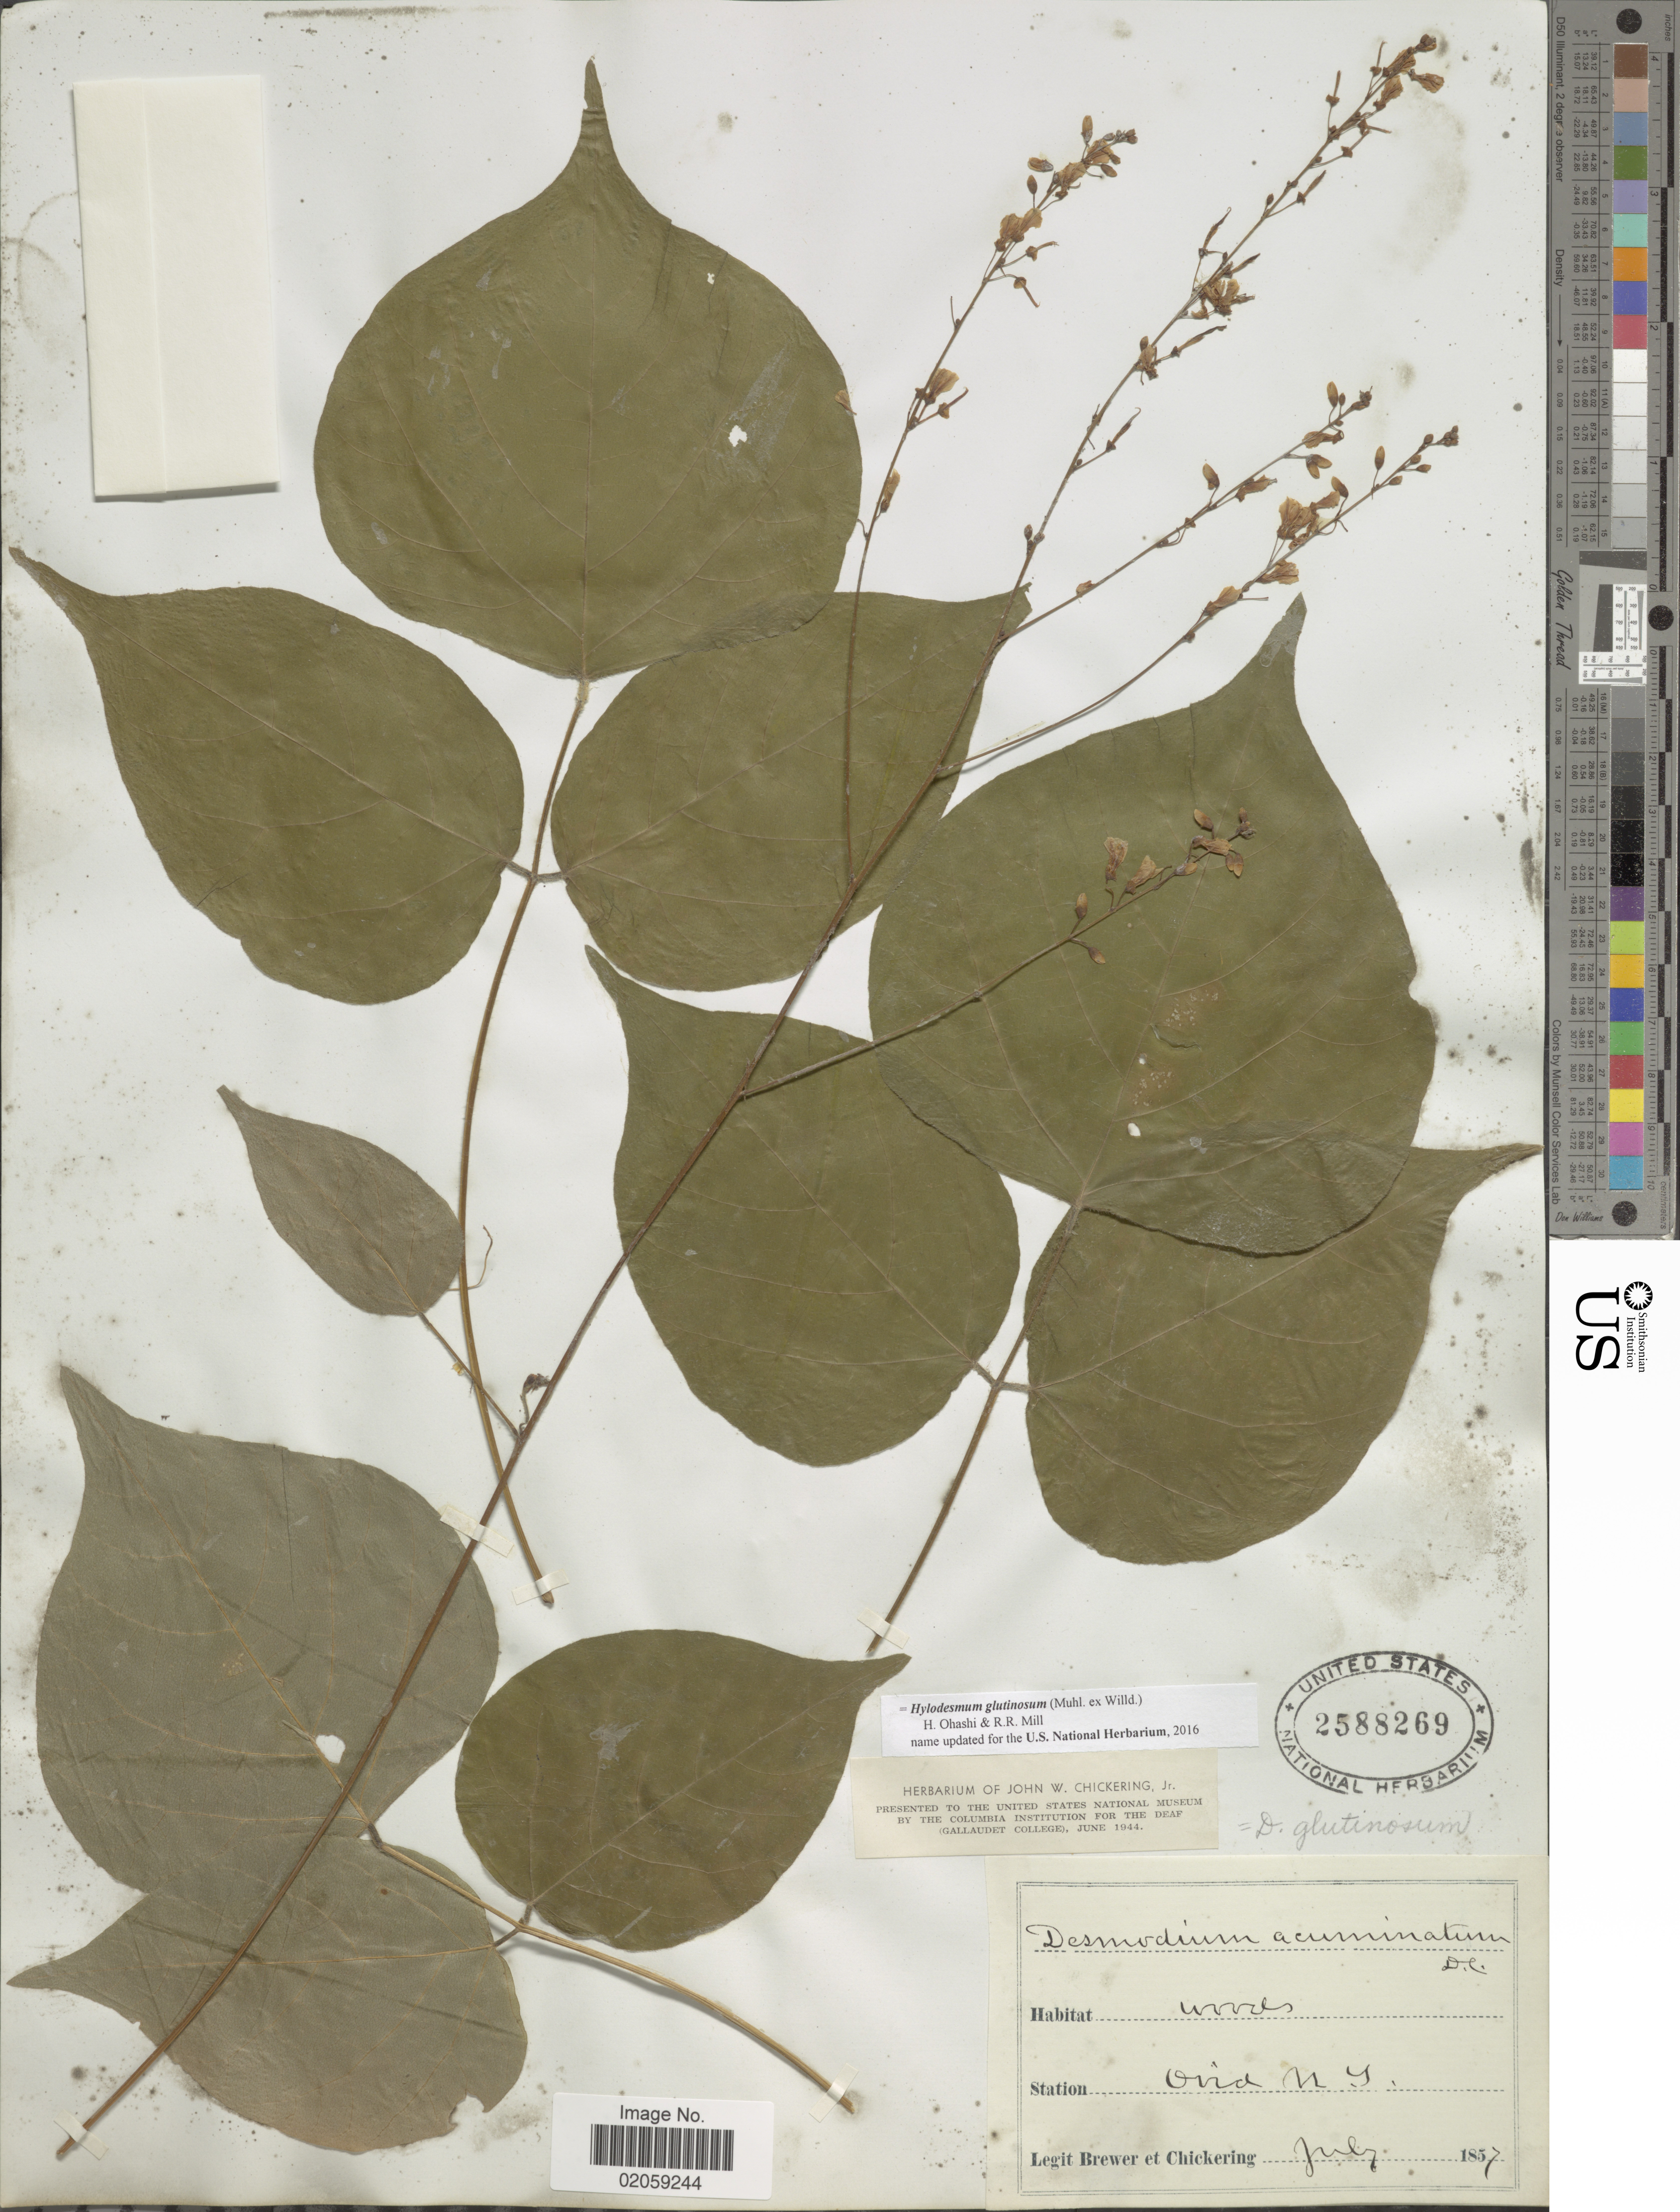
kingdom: Plantae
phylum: Tracheophyta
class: Magnoliopsida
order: Fabales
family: Fabaceae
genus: Hylodesmum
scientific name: Hylodesmum glutinosum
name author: (Muhl. ex Willd.) H. Ohashi & R.R. Mill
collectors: -. Brewer & -. Chickering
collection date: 1857-07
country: United States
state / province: New York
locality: Ovid, N.Y.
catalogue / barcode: US 2588269